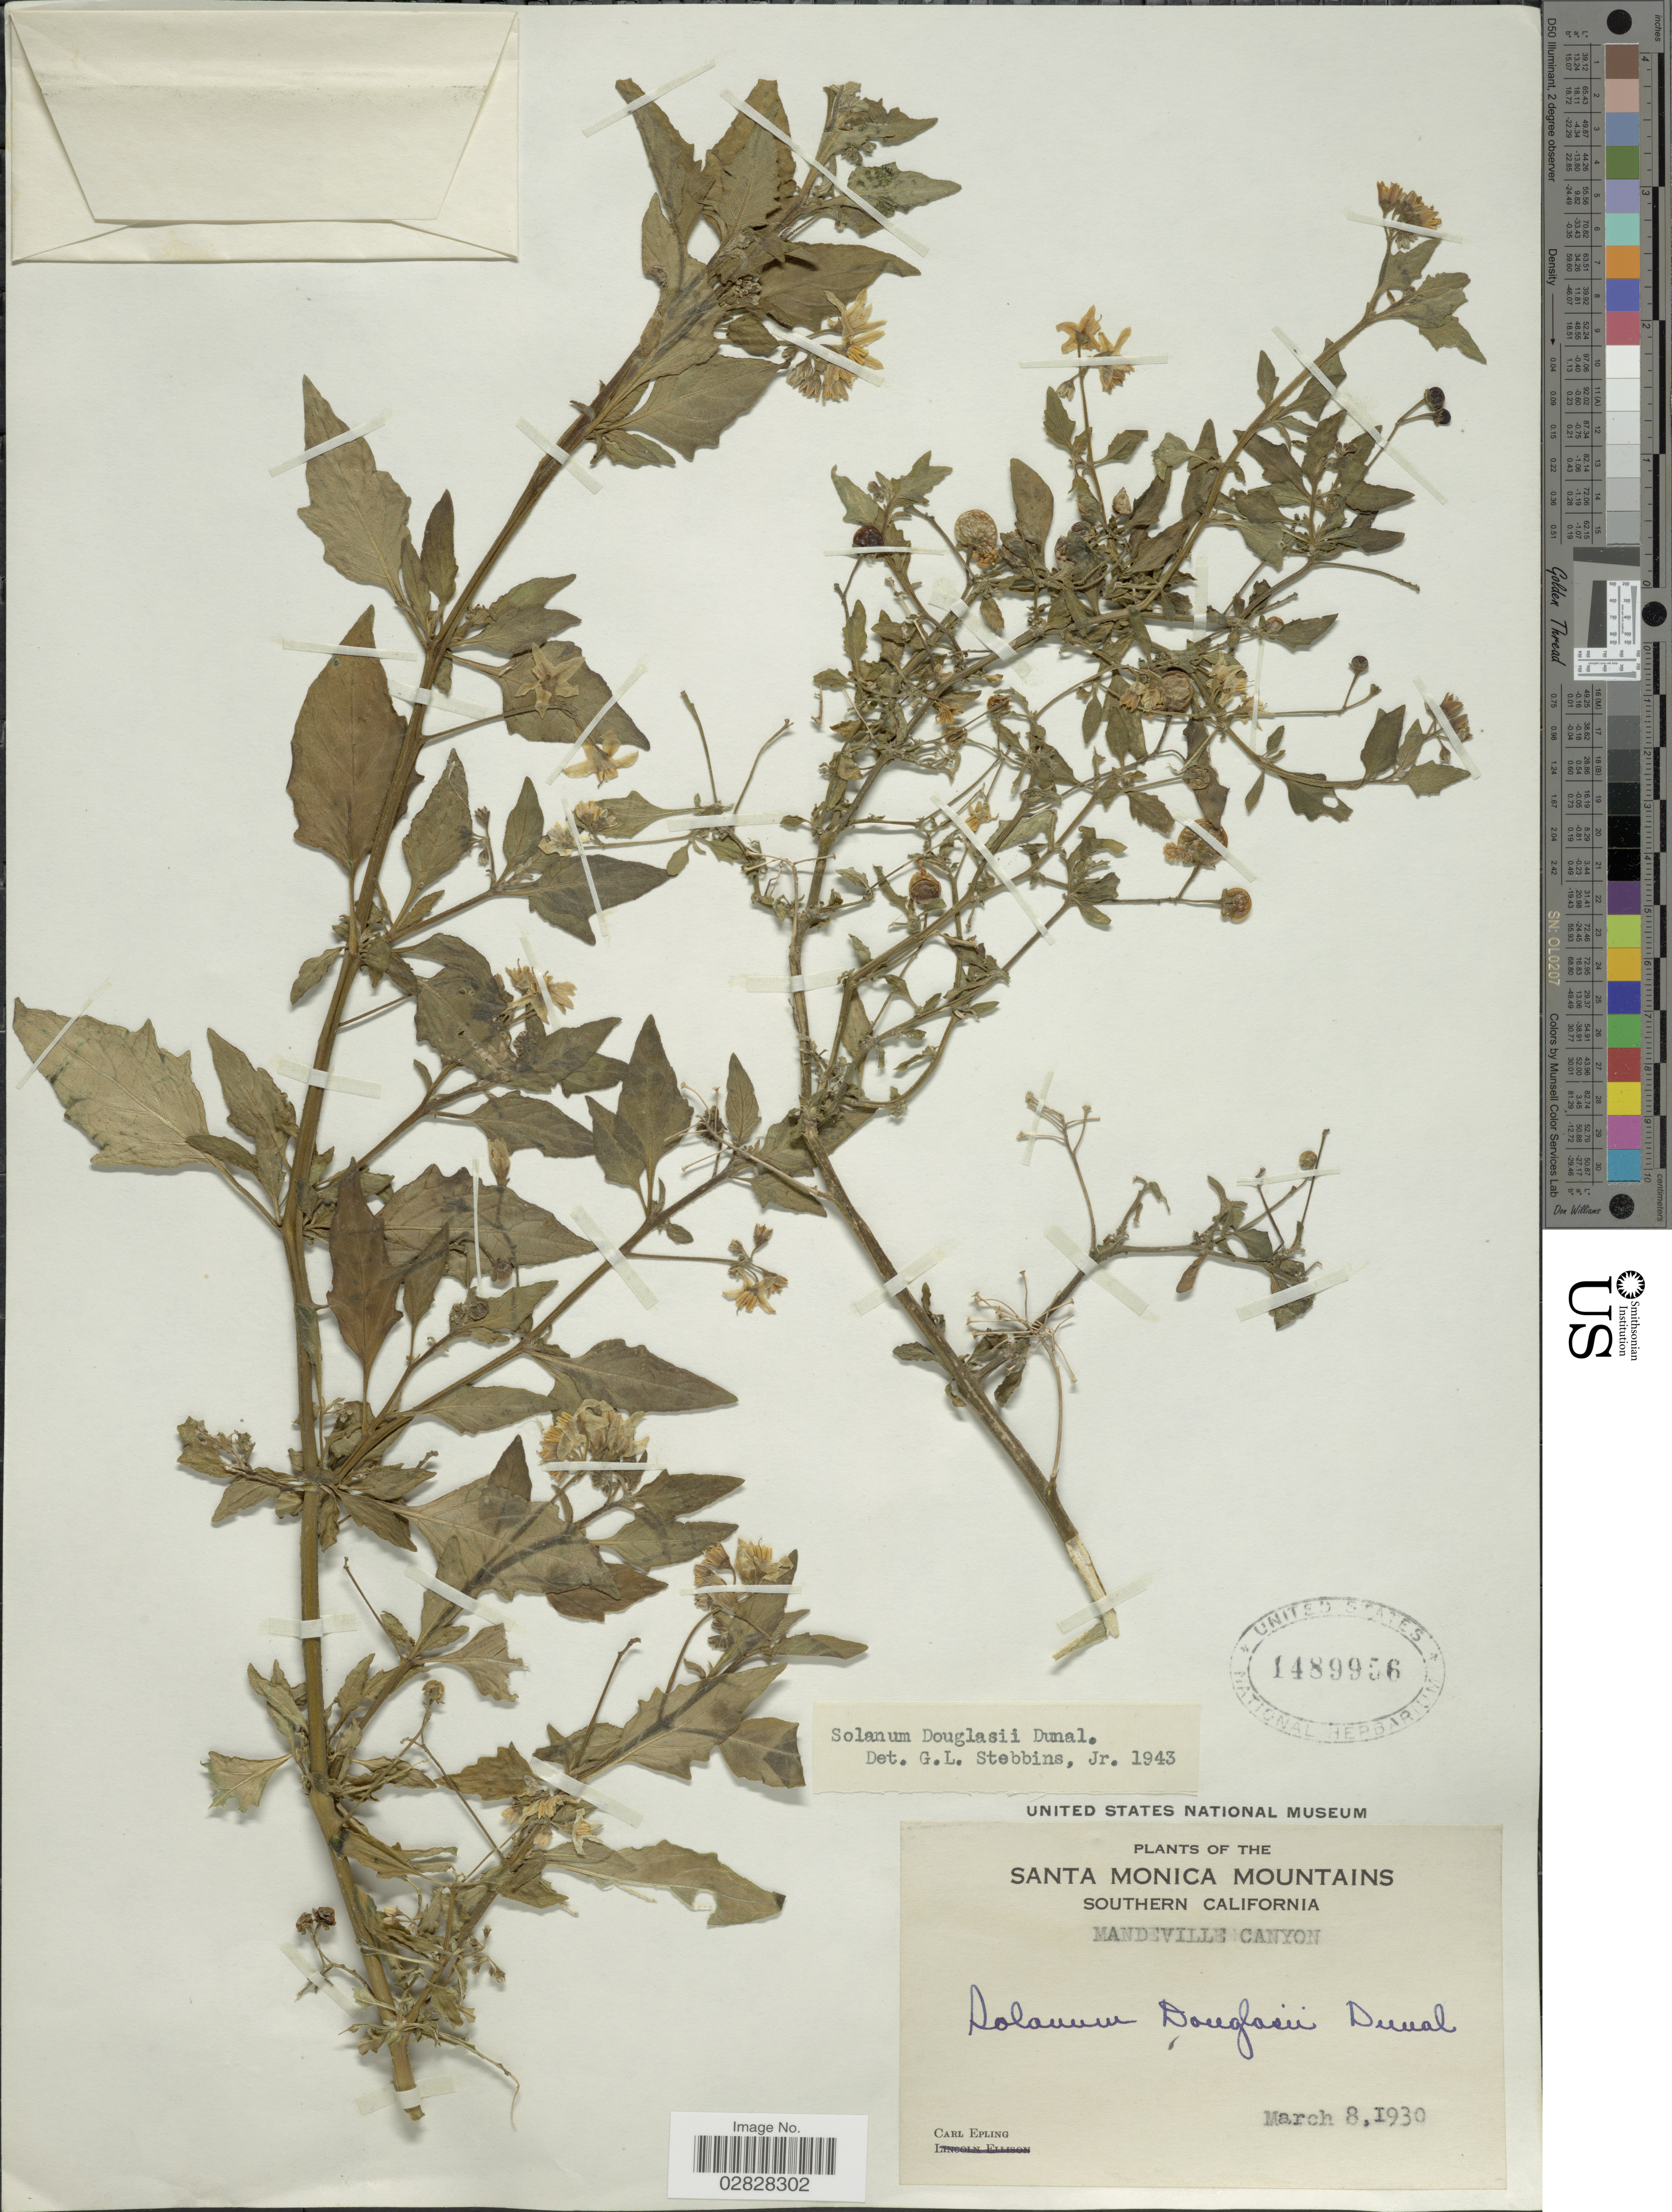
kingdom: Plantae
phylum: Tracheophyta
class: Magnoliopsida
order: Solanales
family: Solanaceae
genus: Solanum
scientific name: Solanum douglasii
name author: Dunal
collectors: -- Epling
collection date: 1930-03-08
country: United States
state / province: California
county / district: Los Angeles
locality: Santa Monica Mountains. Southern California. Mandeville Canyon.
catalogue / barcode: US 1489956